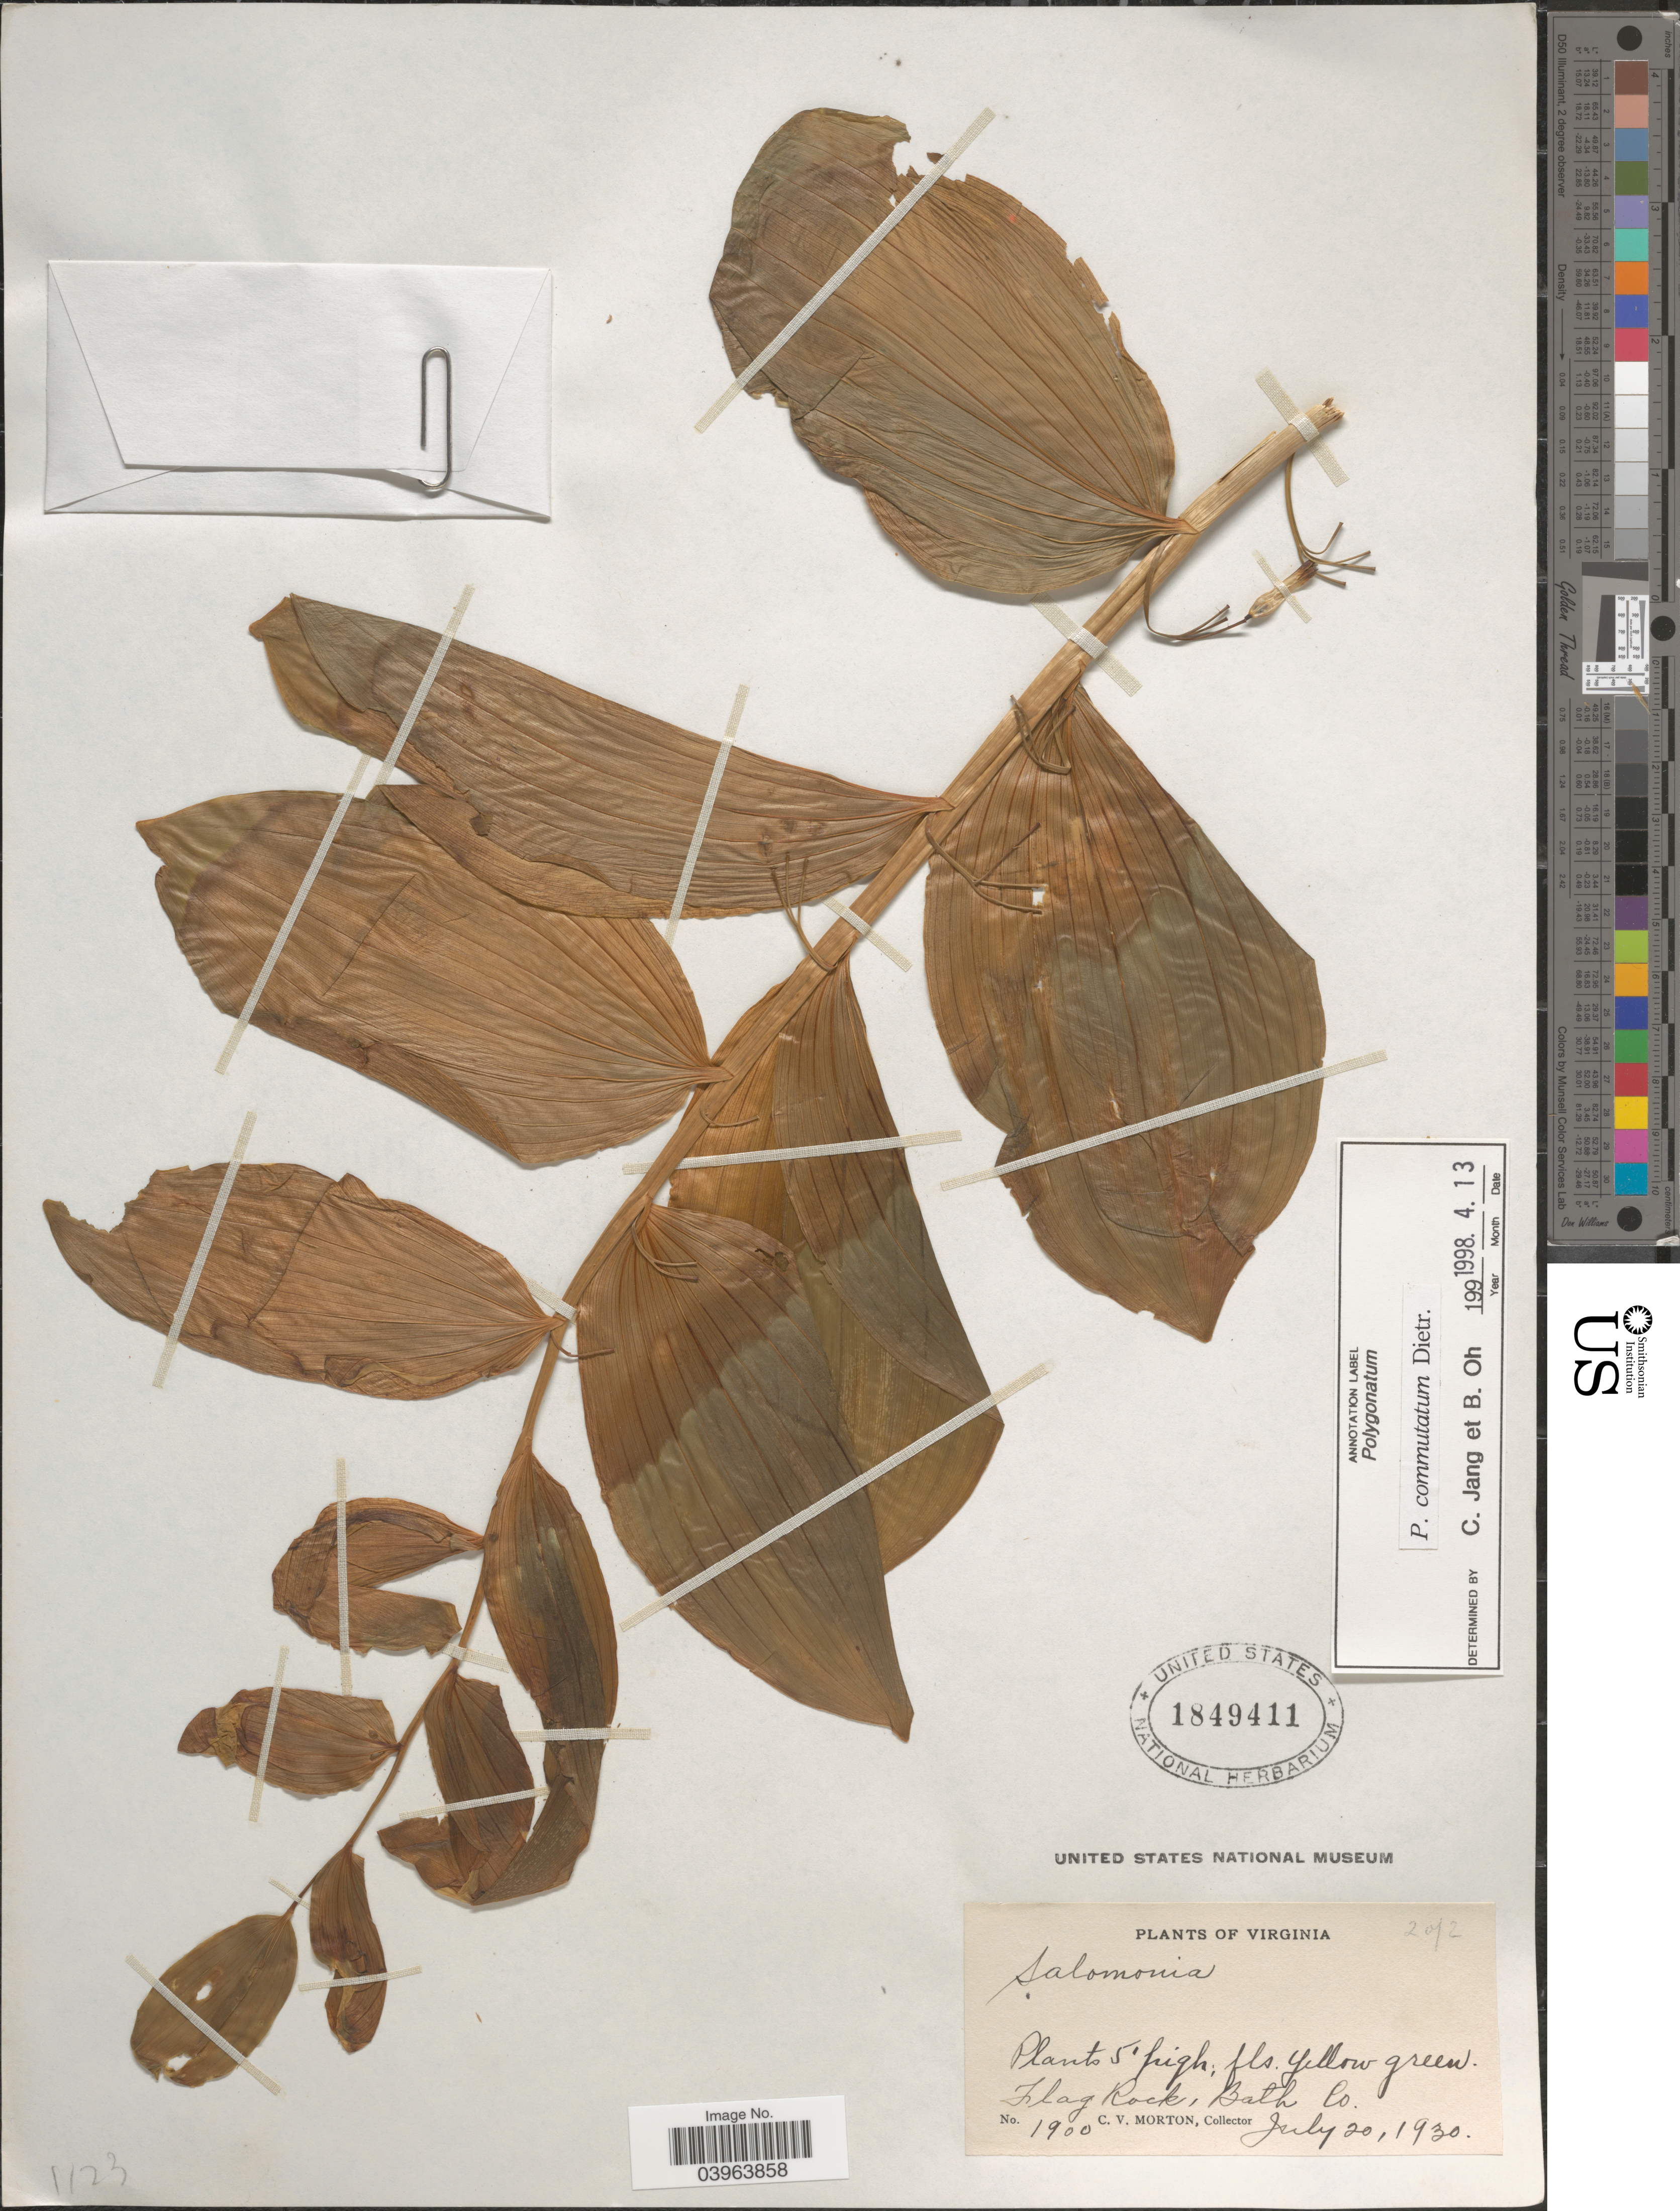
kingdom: Plantae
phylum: Tracheophyta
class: Liliopsida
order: Asparagales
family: Asparagaceae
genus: Polygonatum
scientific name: Polygonatum commutatum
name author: (Schult. f.) A. Dietr.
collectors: C. V. Morton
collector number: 1900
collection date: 1930-07-20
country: United States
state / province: Virginia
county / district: Bath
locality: Flag Rock, Bath Co.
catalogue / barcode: US 1849411